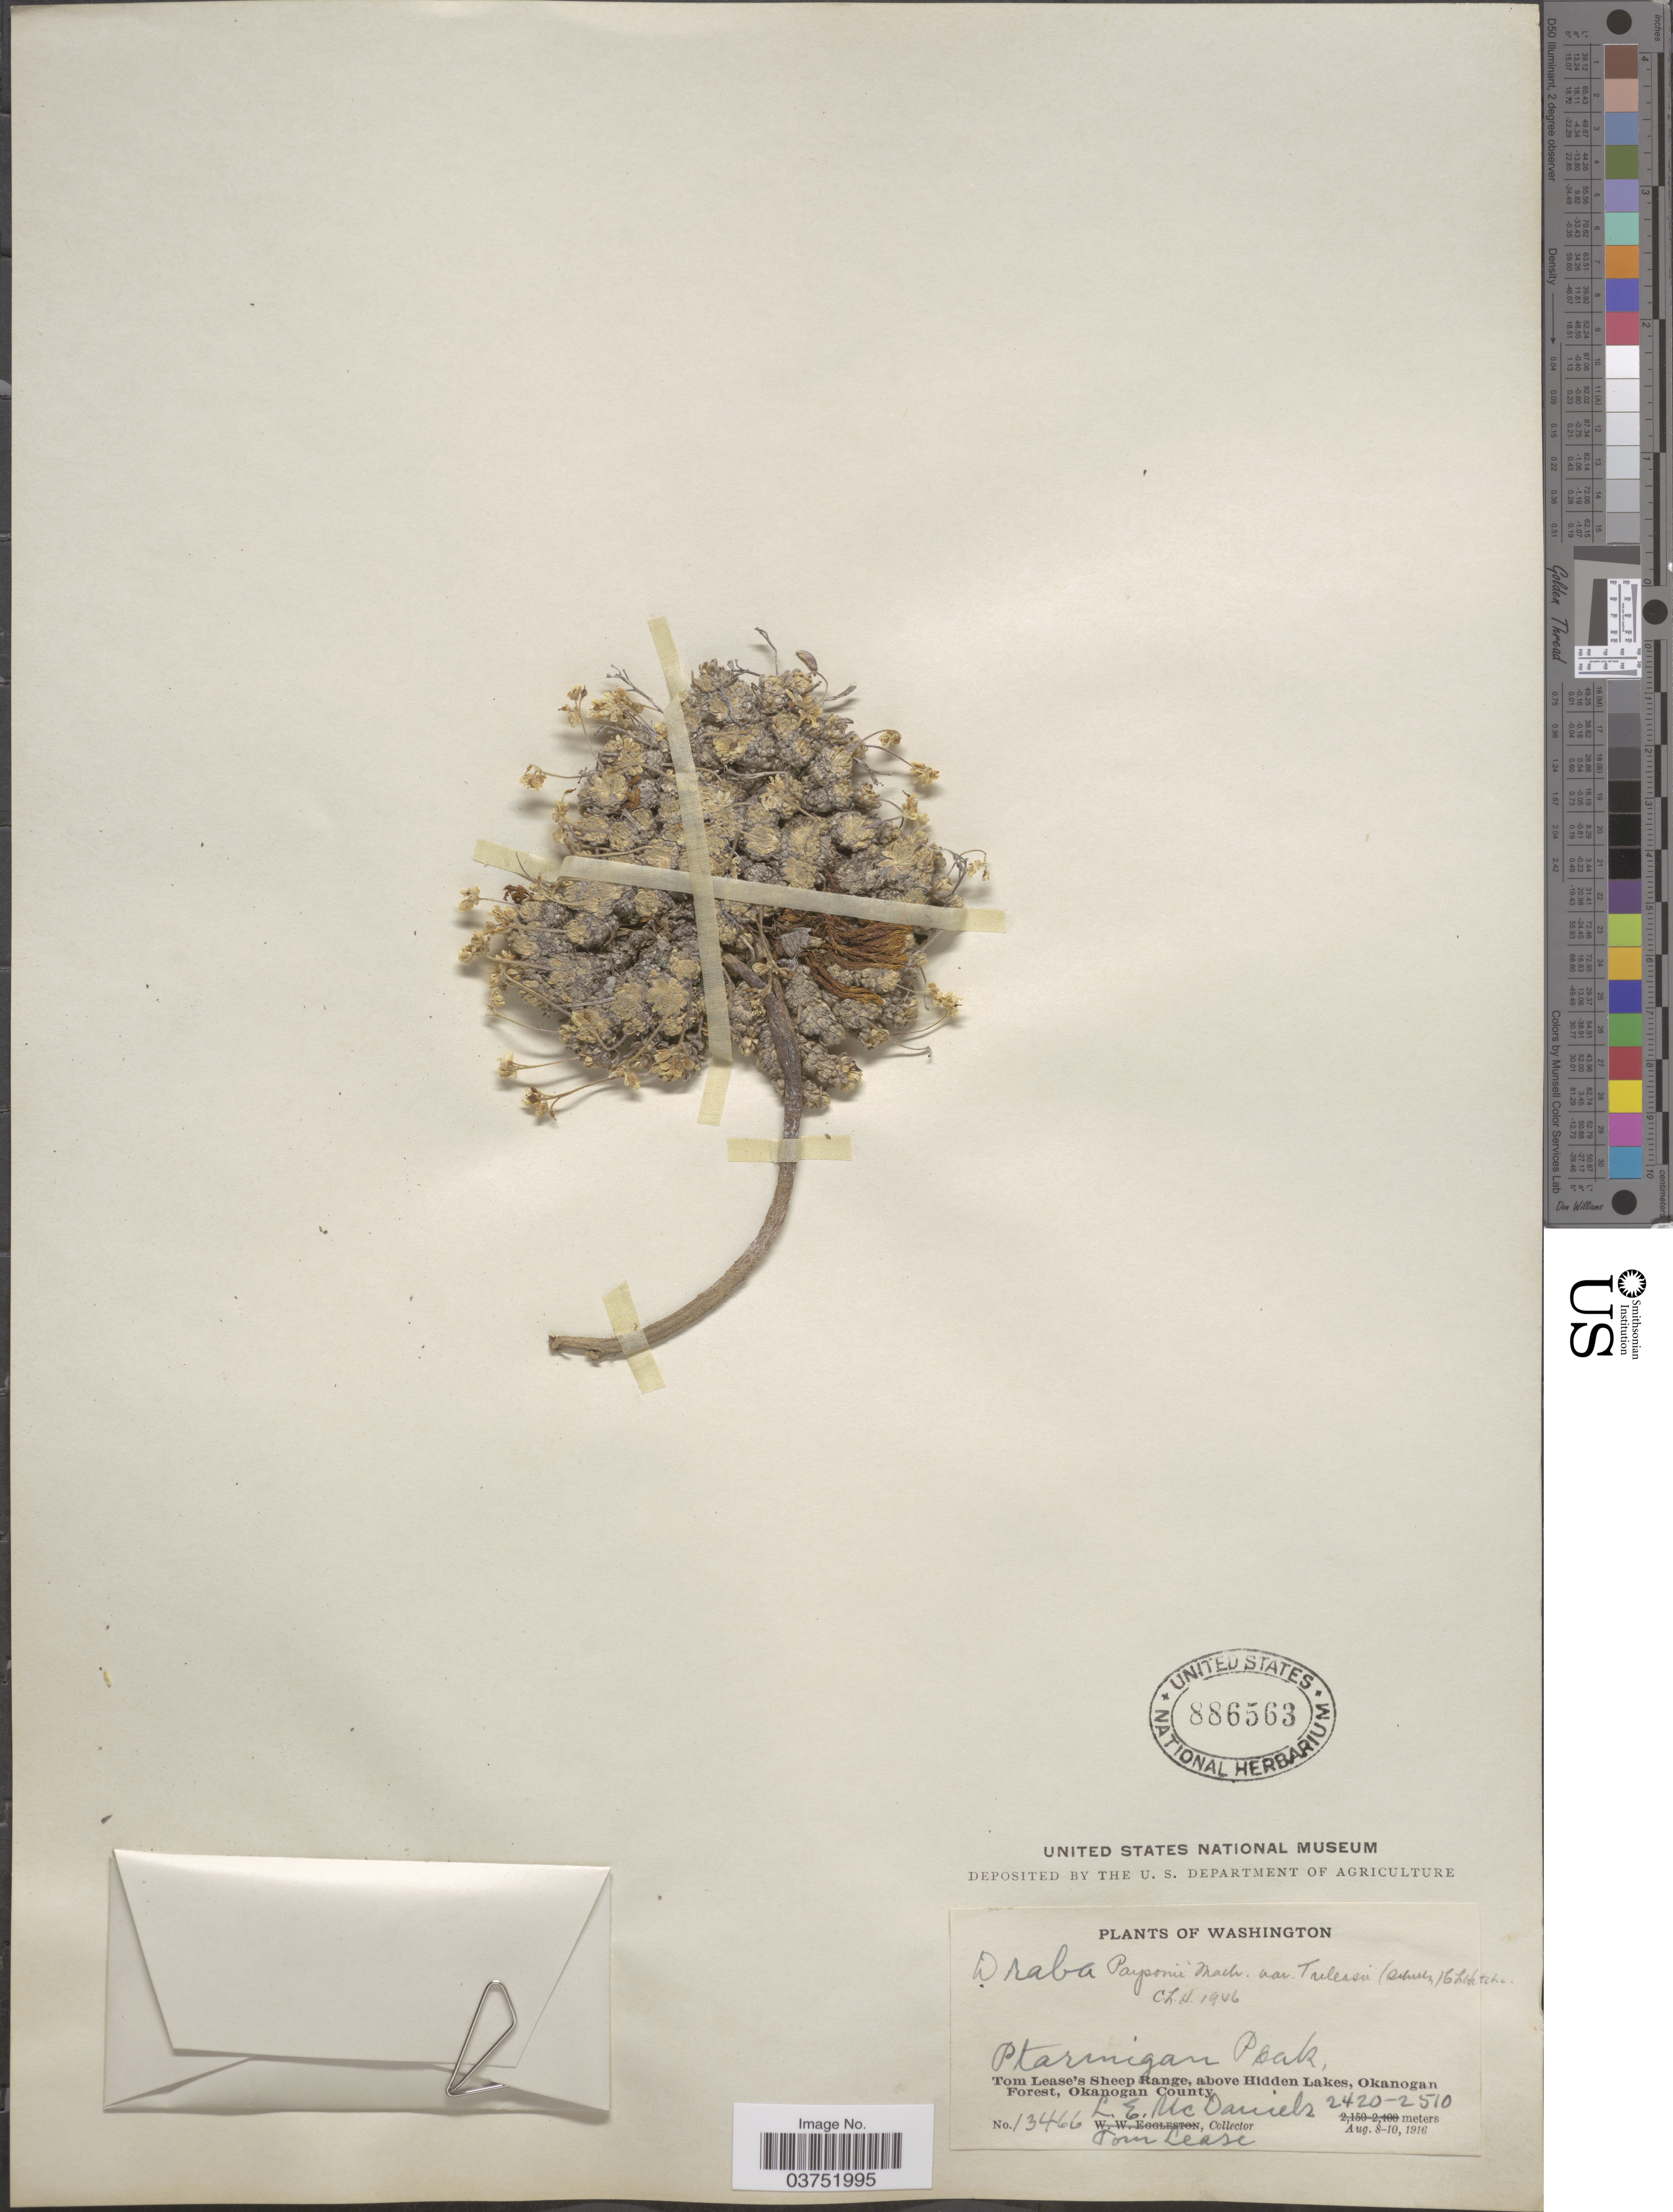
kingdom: Plantae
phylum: Tracheophyta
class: Magnoliopsida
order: Brassicales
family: Brassicaceae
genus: Draba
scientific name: Draba novolympica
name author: Payson & H. St. John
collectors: L. McDaniels & T. Lease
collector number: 13466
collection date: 1916-08-08/1916-08-10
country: United States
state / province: Washington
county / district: Okanogan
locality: Ptarmigan Peak. Tom Lease's Sheep Range, above Hidden Lakes, Okanogan Forest, Okanogan County.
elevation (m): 2420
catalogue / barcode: US 886563